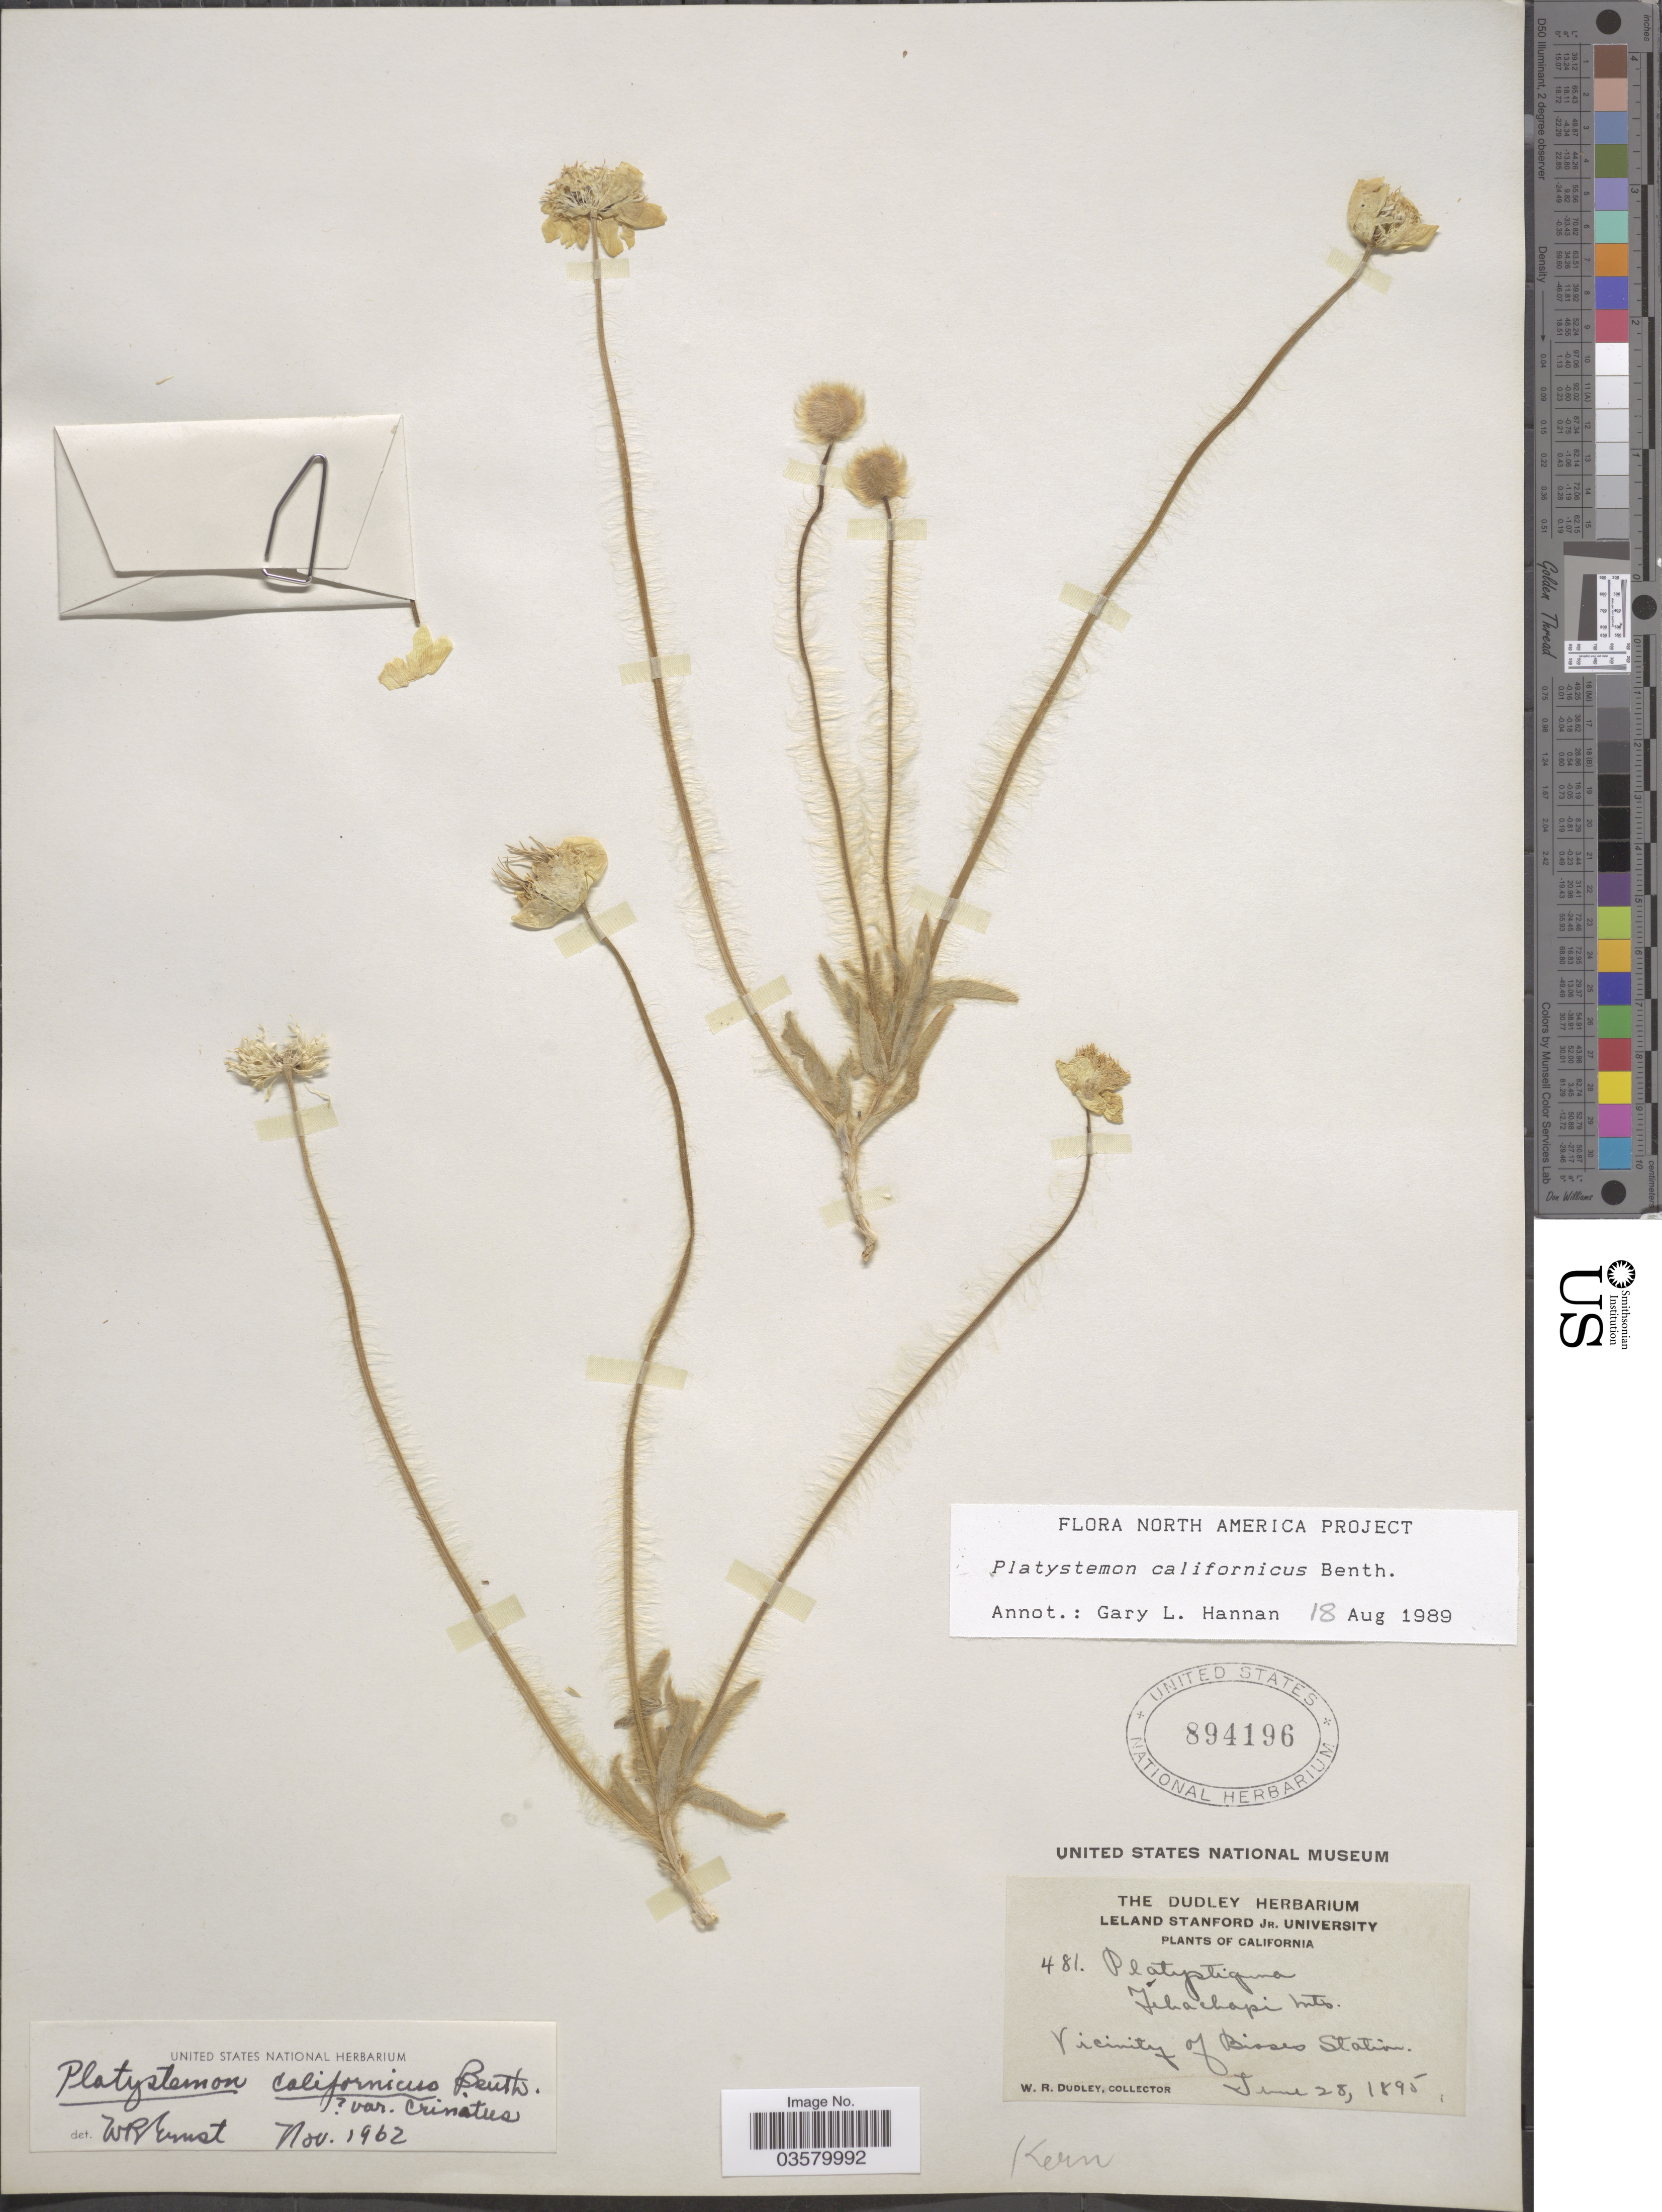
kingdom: Plantae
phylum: Tracheophyta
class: Magnoliopsida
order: Ranunculales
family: Papaveraceae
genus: Platystemon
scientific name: Platystemon californicus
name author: Benth.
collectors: W. Dudley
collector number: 481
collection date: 1895-06-28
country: United States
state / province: California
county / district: Kern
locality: Tehachapi Mts. Vicinity of Bisses Station. Kern.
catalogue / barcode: US 894196